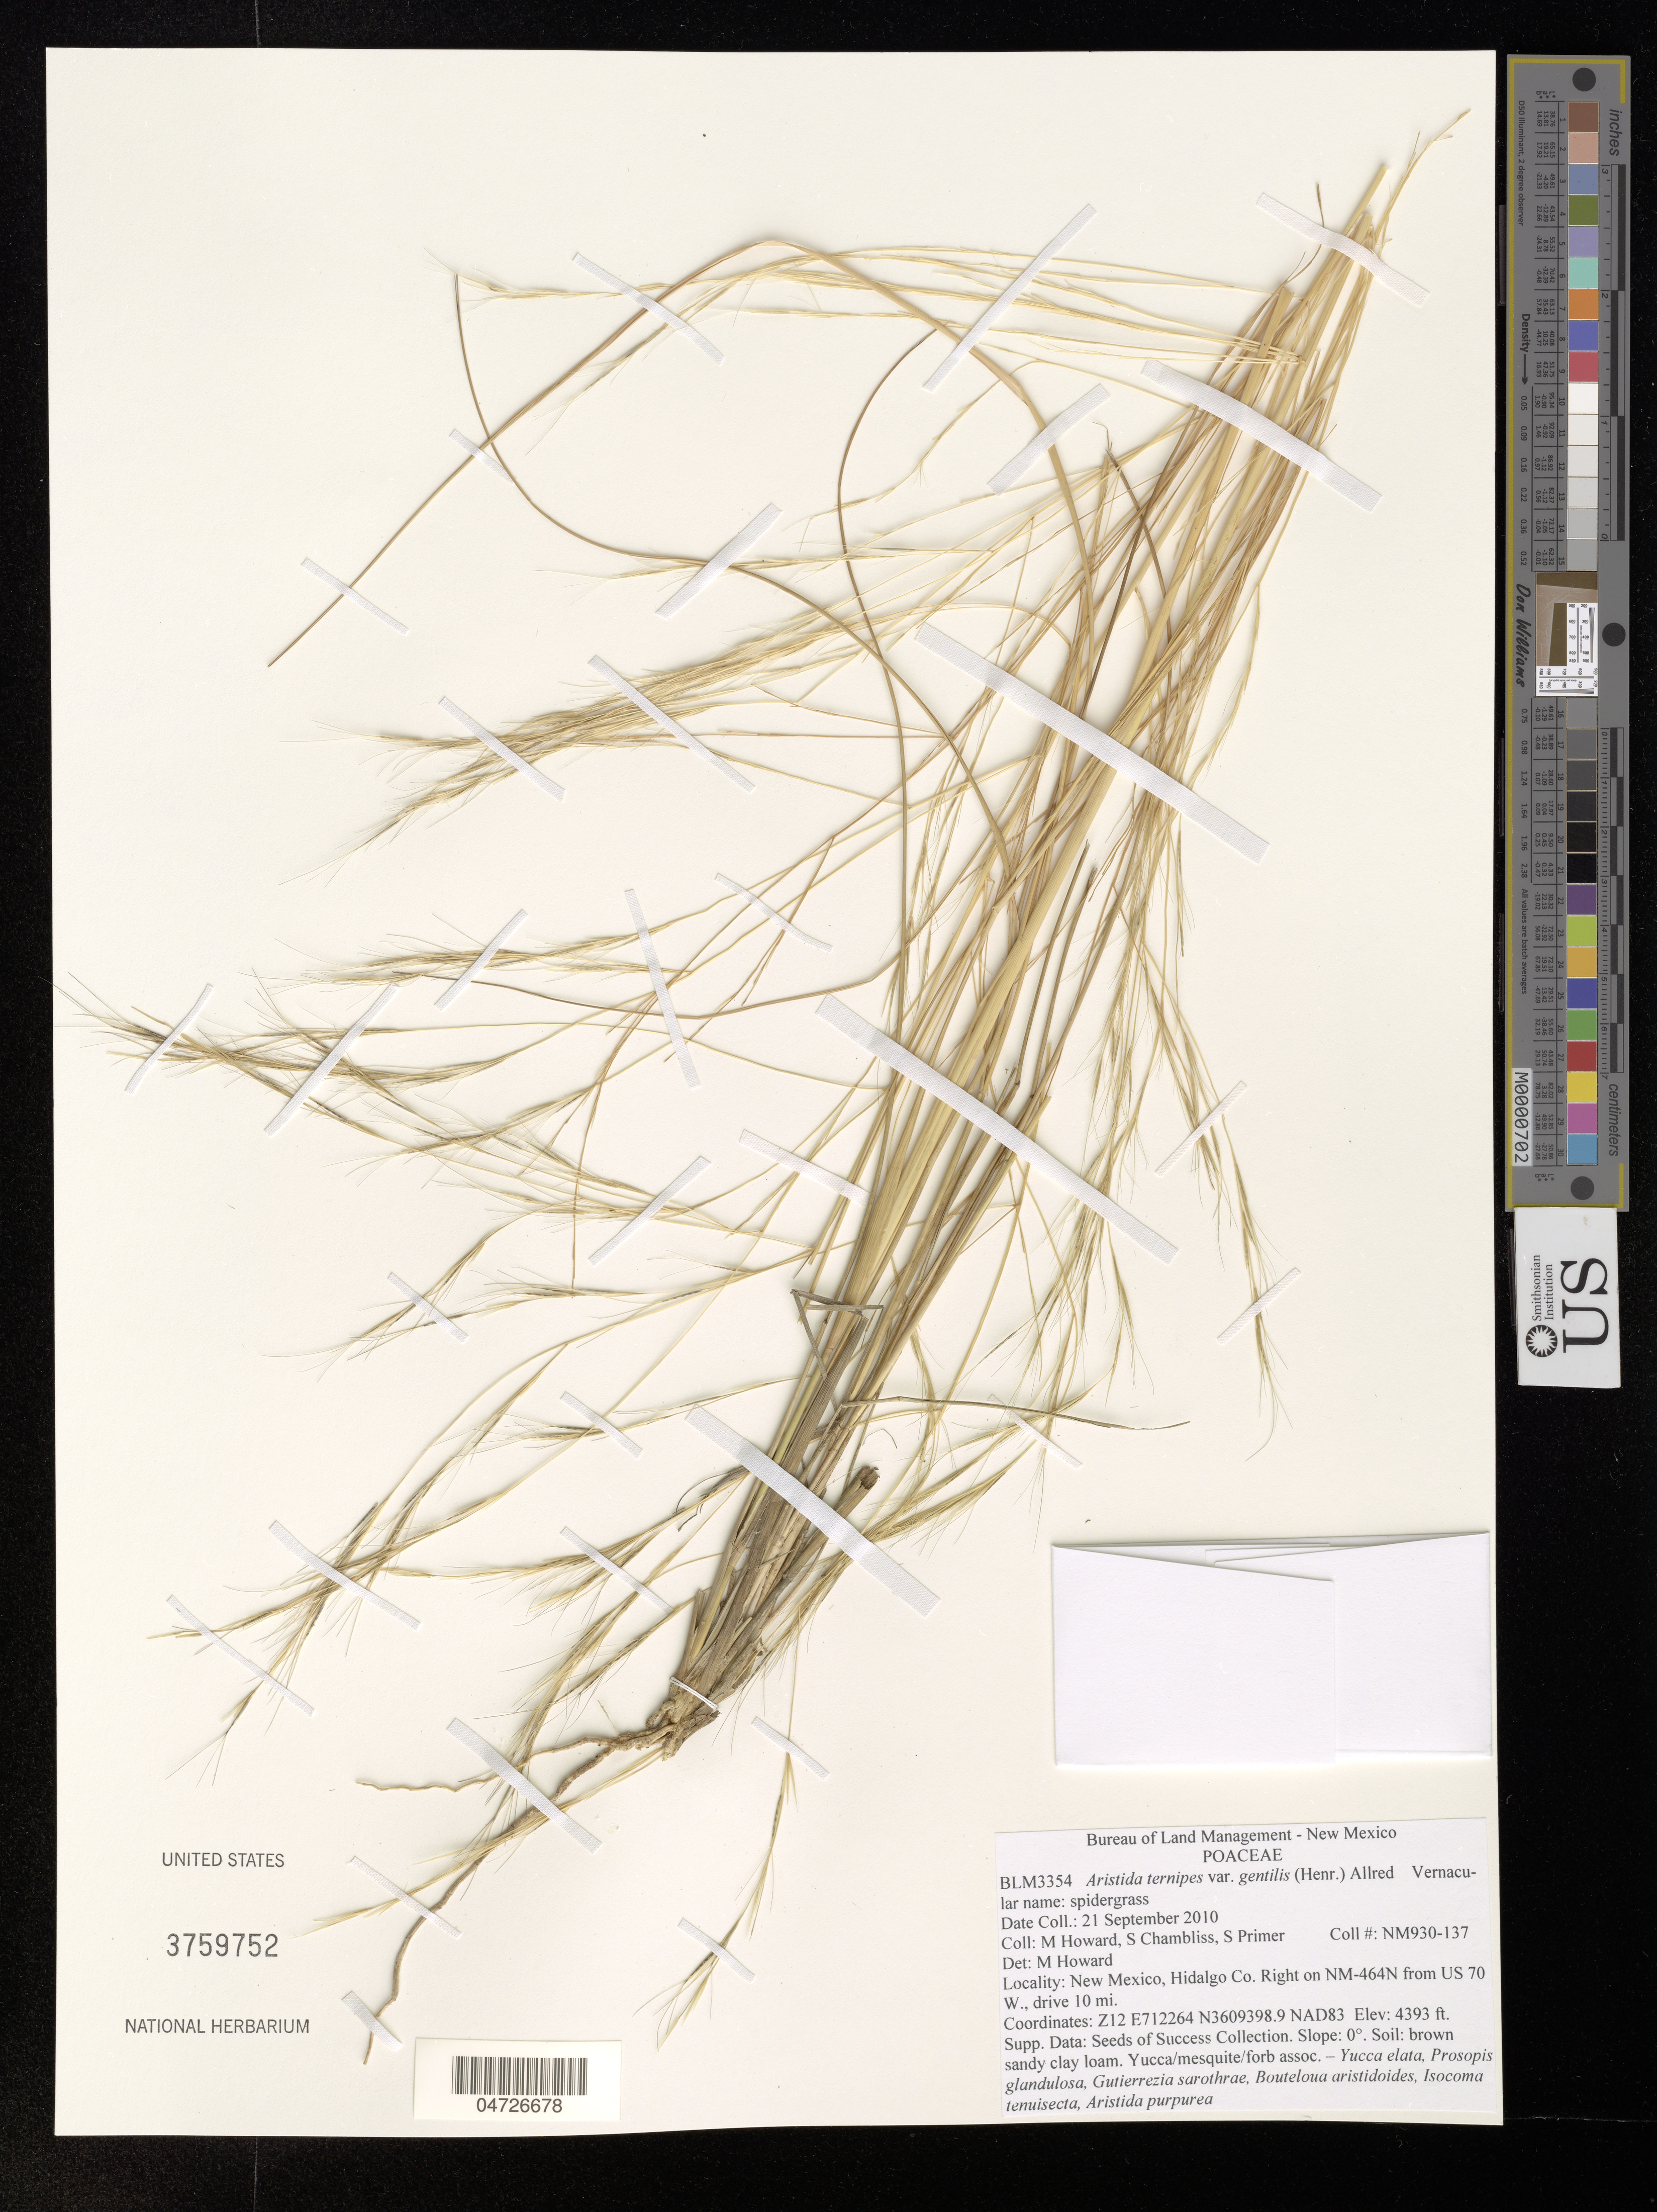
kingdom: Plantae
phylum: Tracheophyta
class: Liliopsida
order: Poales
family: Poaceae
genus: Aristida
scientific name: Aristida ternipes var. gentilis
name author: (Henr.) Allred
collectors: M. Howard, S. Chambliss & S. Primer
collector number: NM930-137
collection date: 2010-09-21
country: United States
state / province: New Mexico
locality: Hidalgo Co. Right on NM-464N from US 70 W., drive 10 mi.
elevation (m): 1339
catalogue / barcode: US 3759752